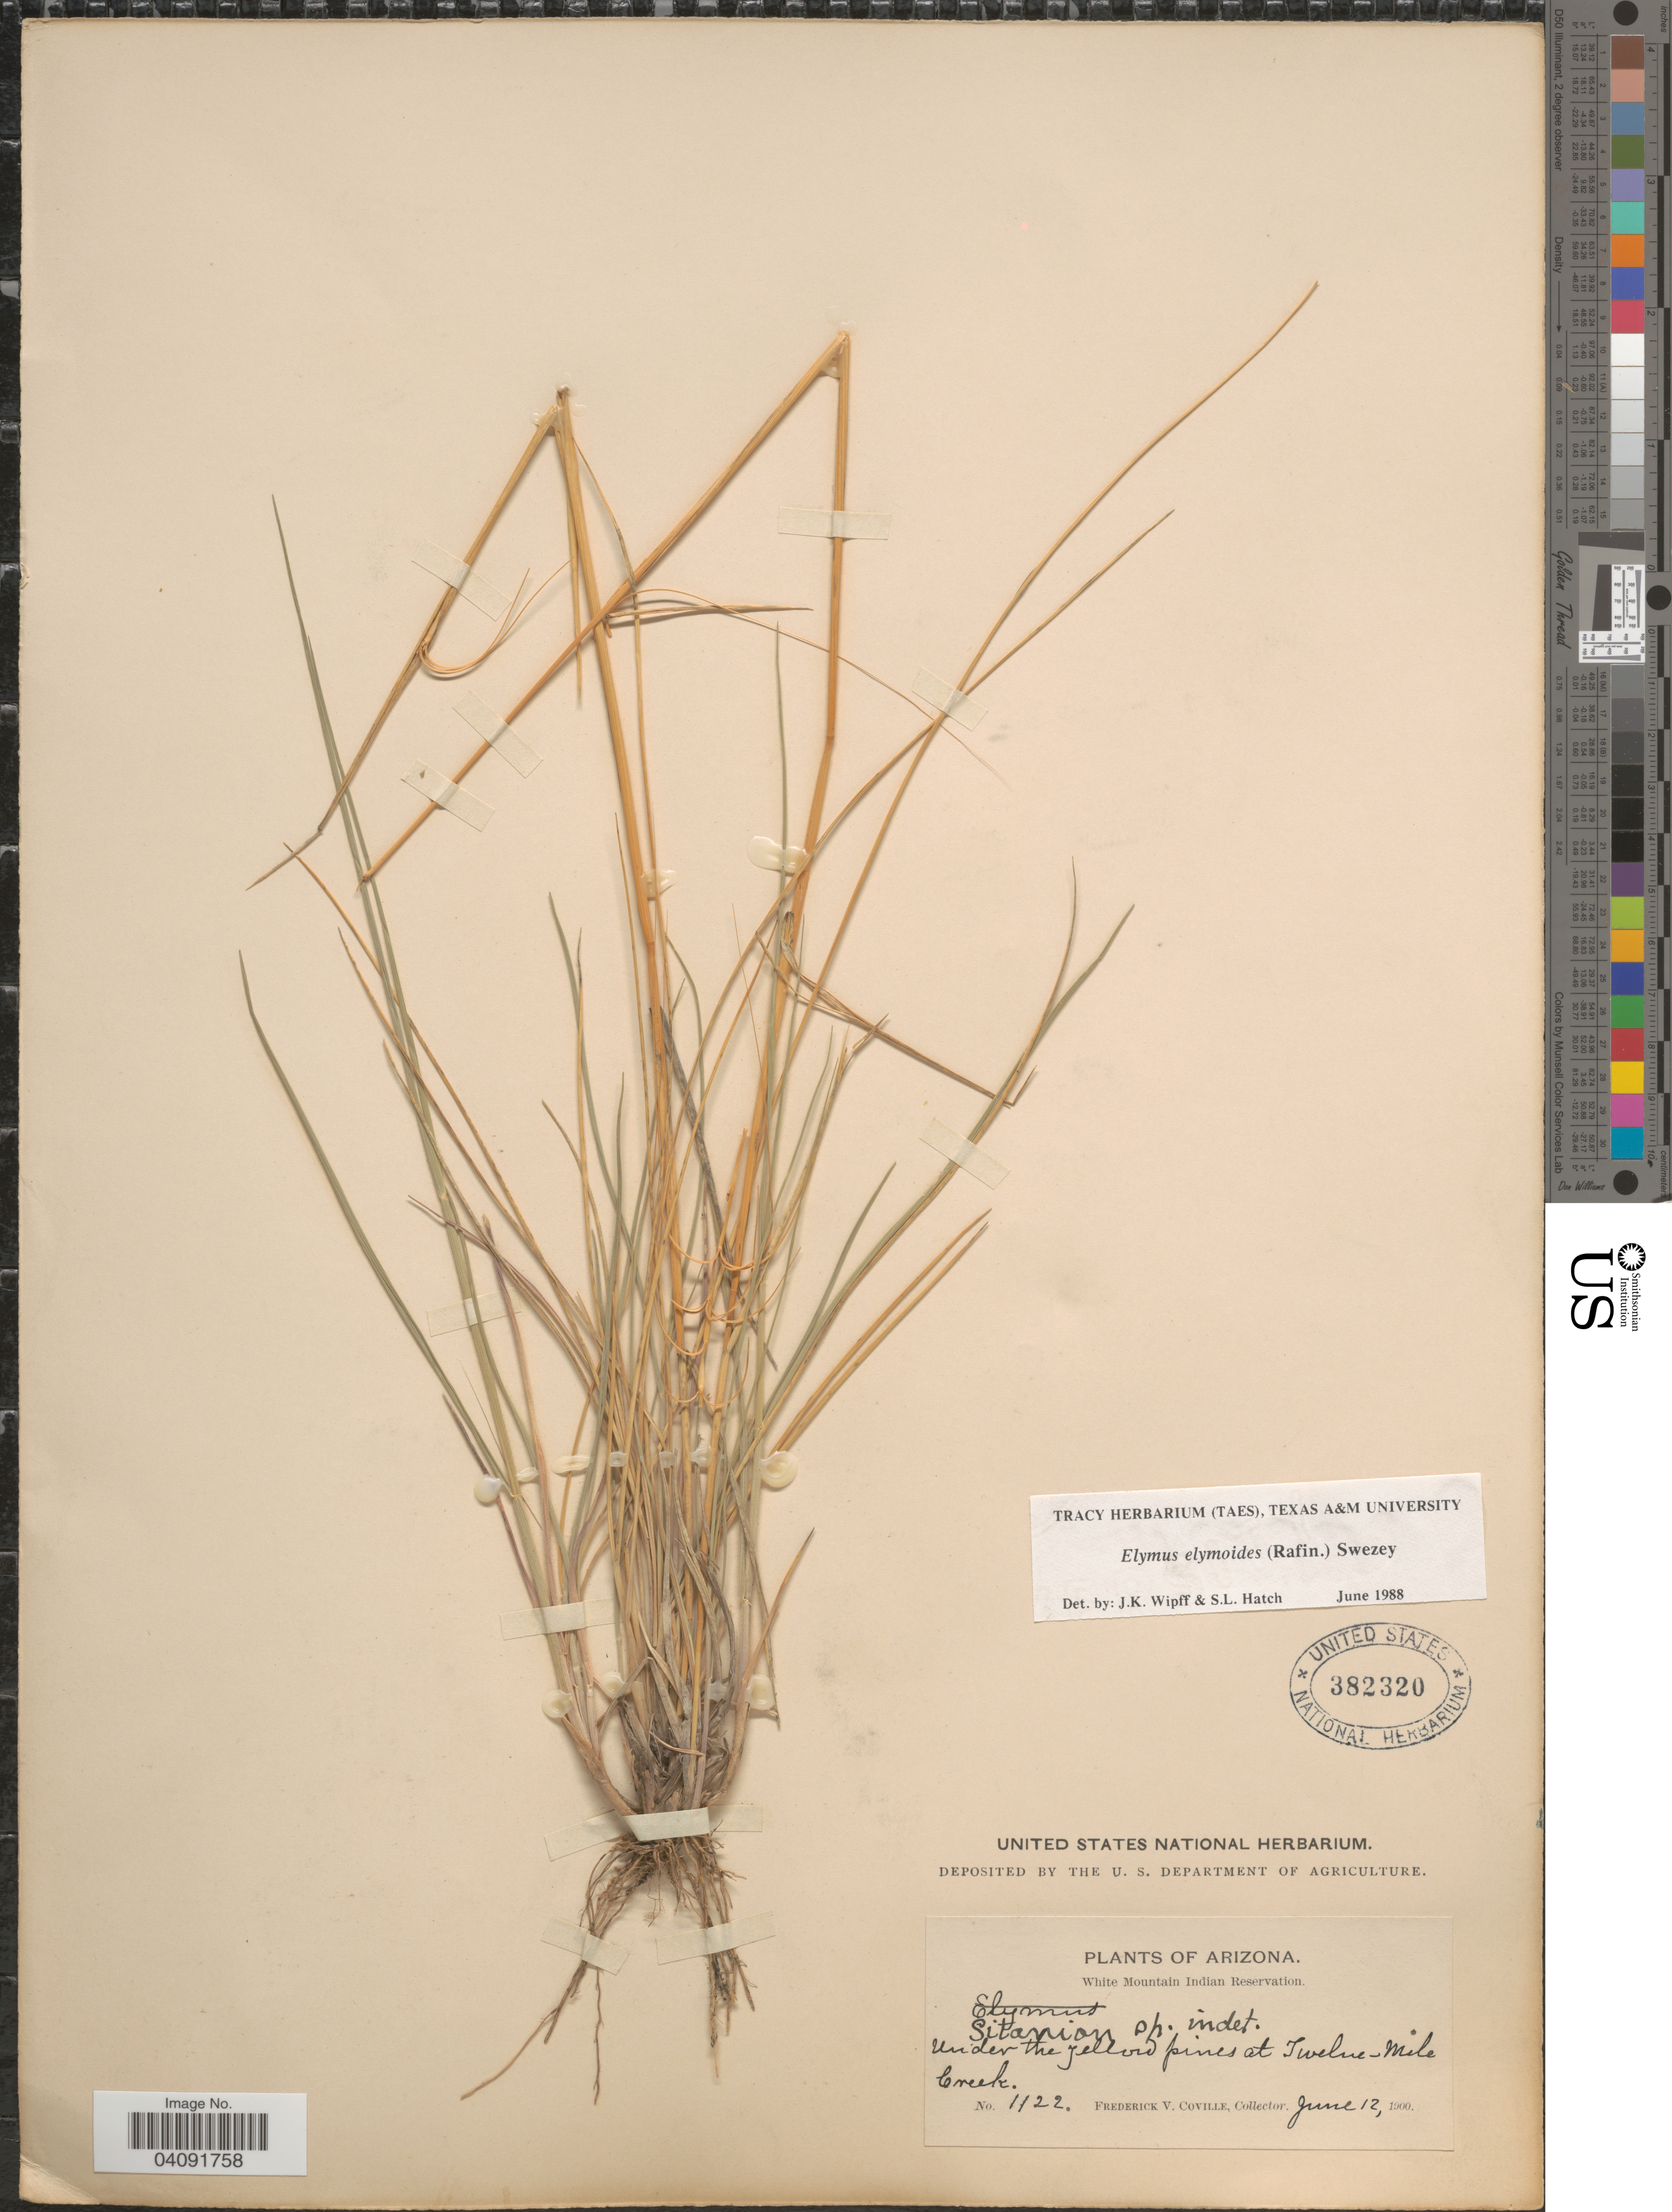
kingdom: Plantae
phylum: Tracheophyta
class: Liliopsida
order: Poales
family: Poaceae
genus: Elymus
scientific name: Elymus elymoides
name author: (Raf.) Swezey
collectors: F. V. Coville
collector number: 1122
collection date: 1900-06-12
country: United States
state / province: Arizona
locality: White Mountain Indian Reservation. Under the yellow pines at Twelve-Mile Creek.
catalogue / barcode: US 382320